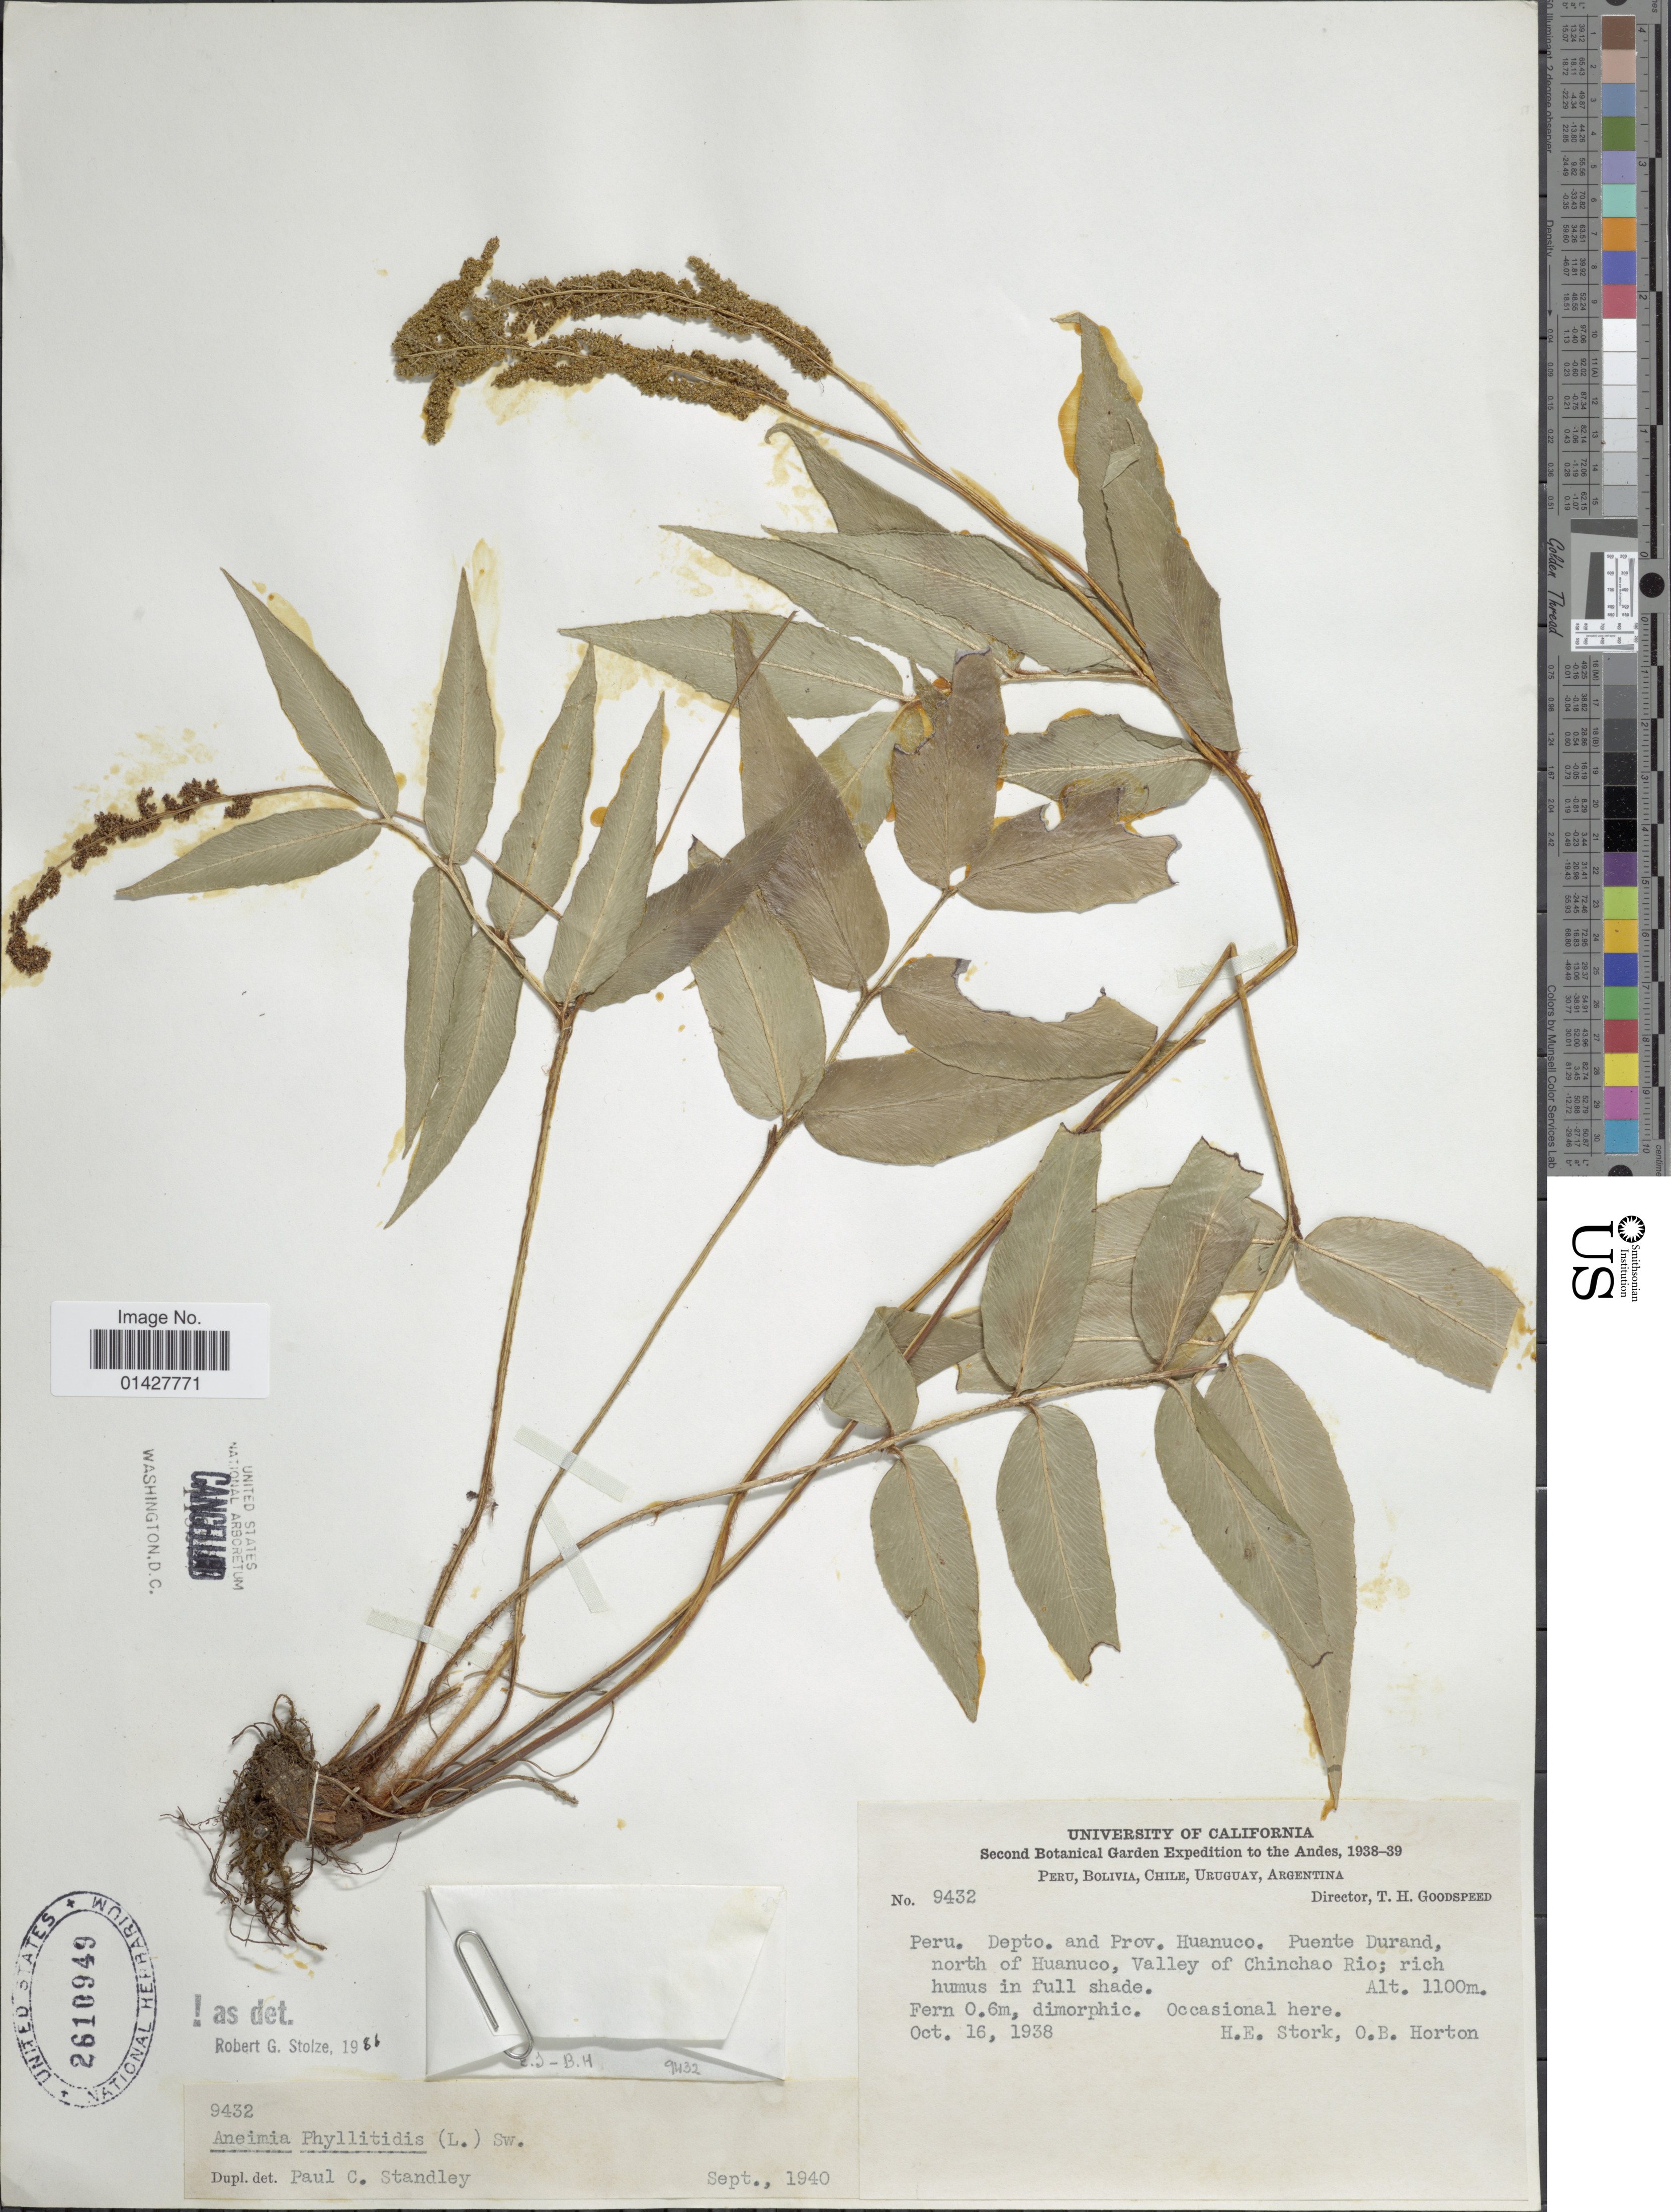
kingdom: Plantae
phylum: Tracheophyta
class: Polypodiopsida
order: Schizaeales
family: Anemiaceae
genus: Anemia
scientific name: Anemia phyllitidis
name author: (L.) Sw.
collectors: H. E. Stork & O. B. Horton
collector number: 9432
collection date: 1938-10-16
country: Peru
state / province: Huánuco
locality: Depto and Prov. Huanuco. Puente Durand, north of Huanuco, Valley of Chinchao Rio; rich humus in full shade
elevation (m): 1100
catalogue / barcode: US 2610949